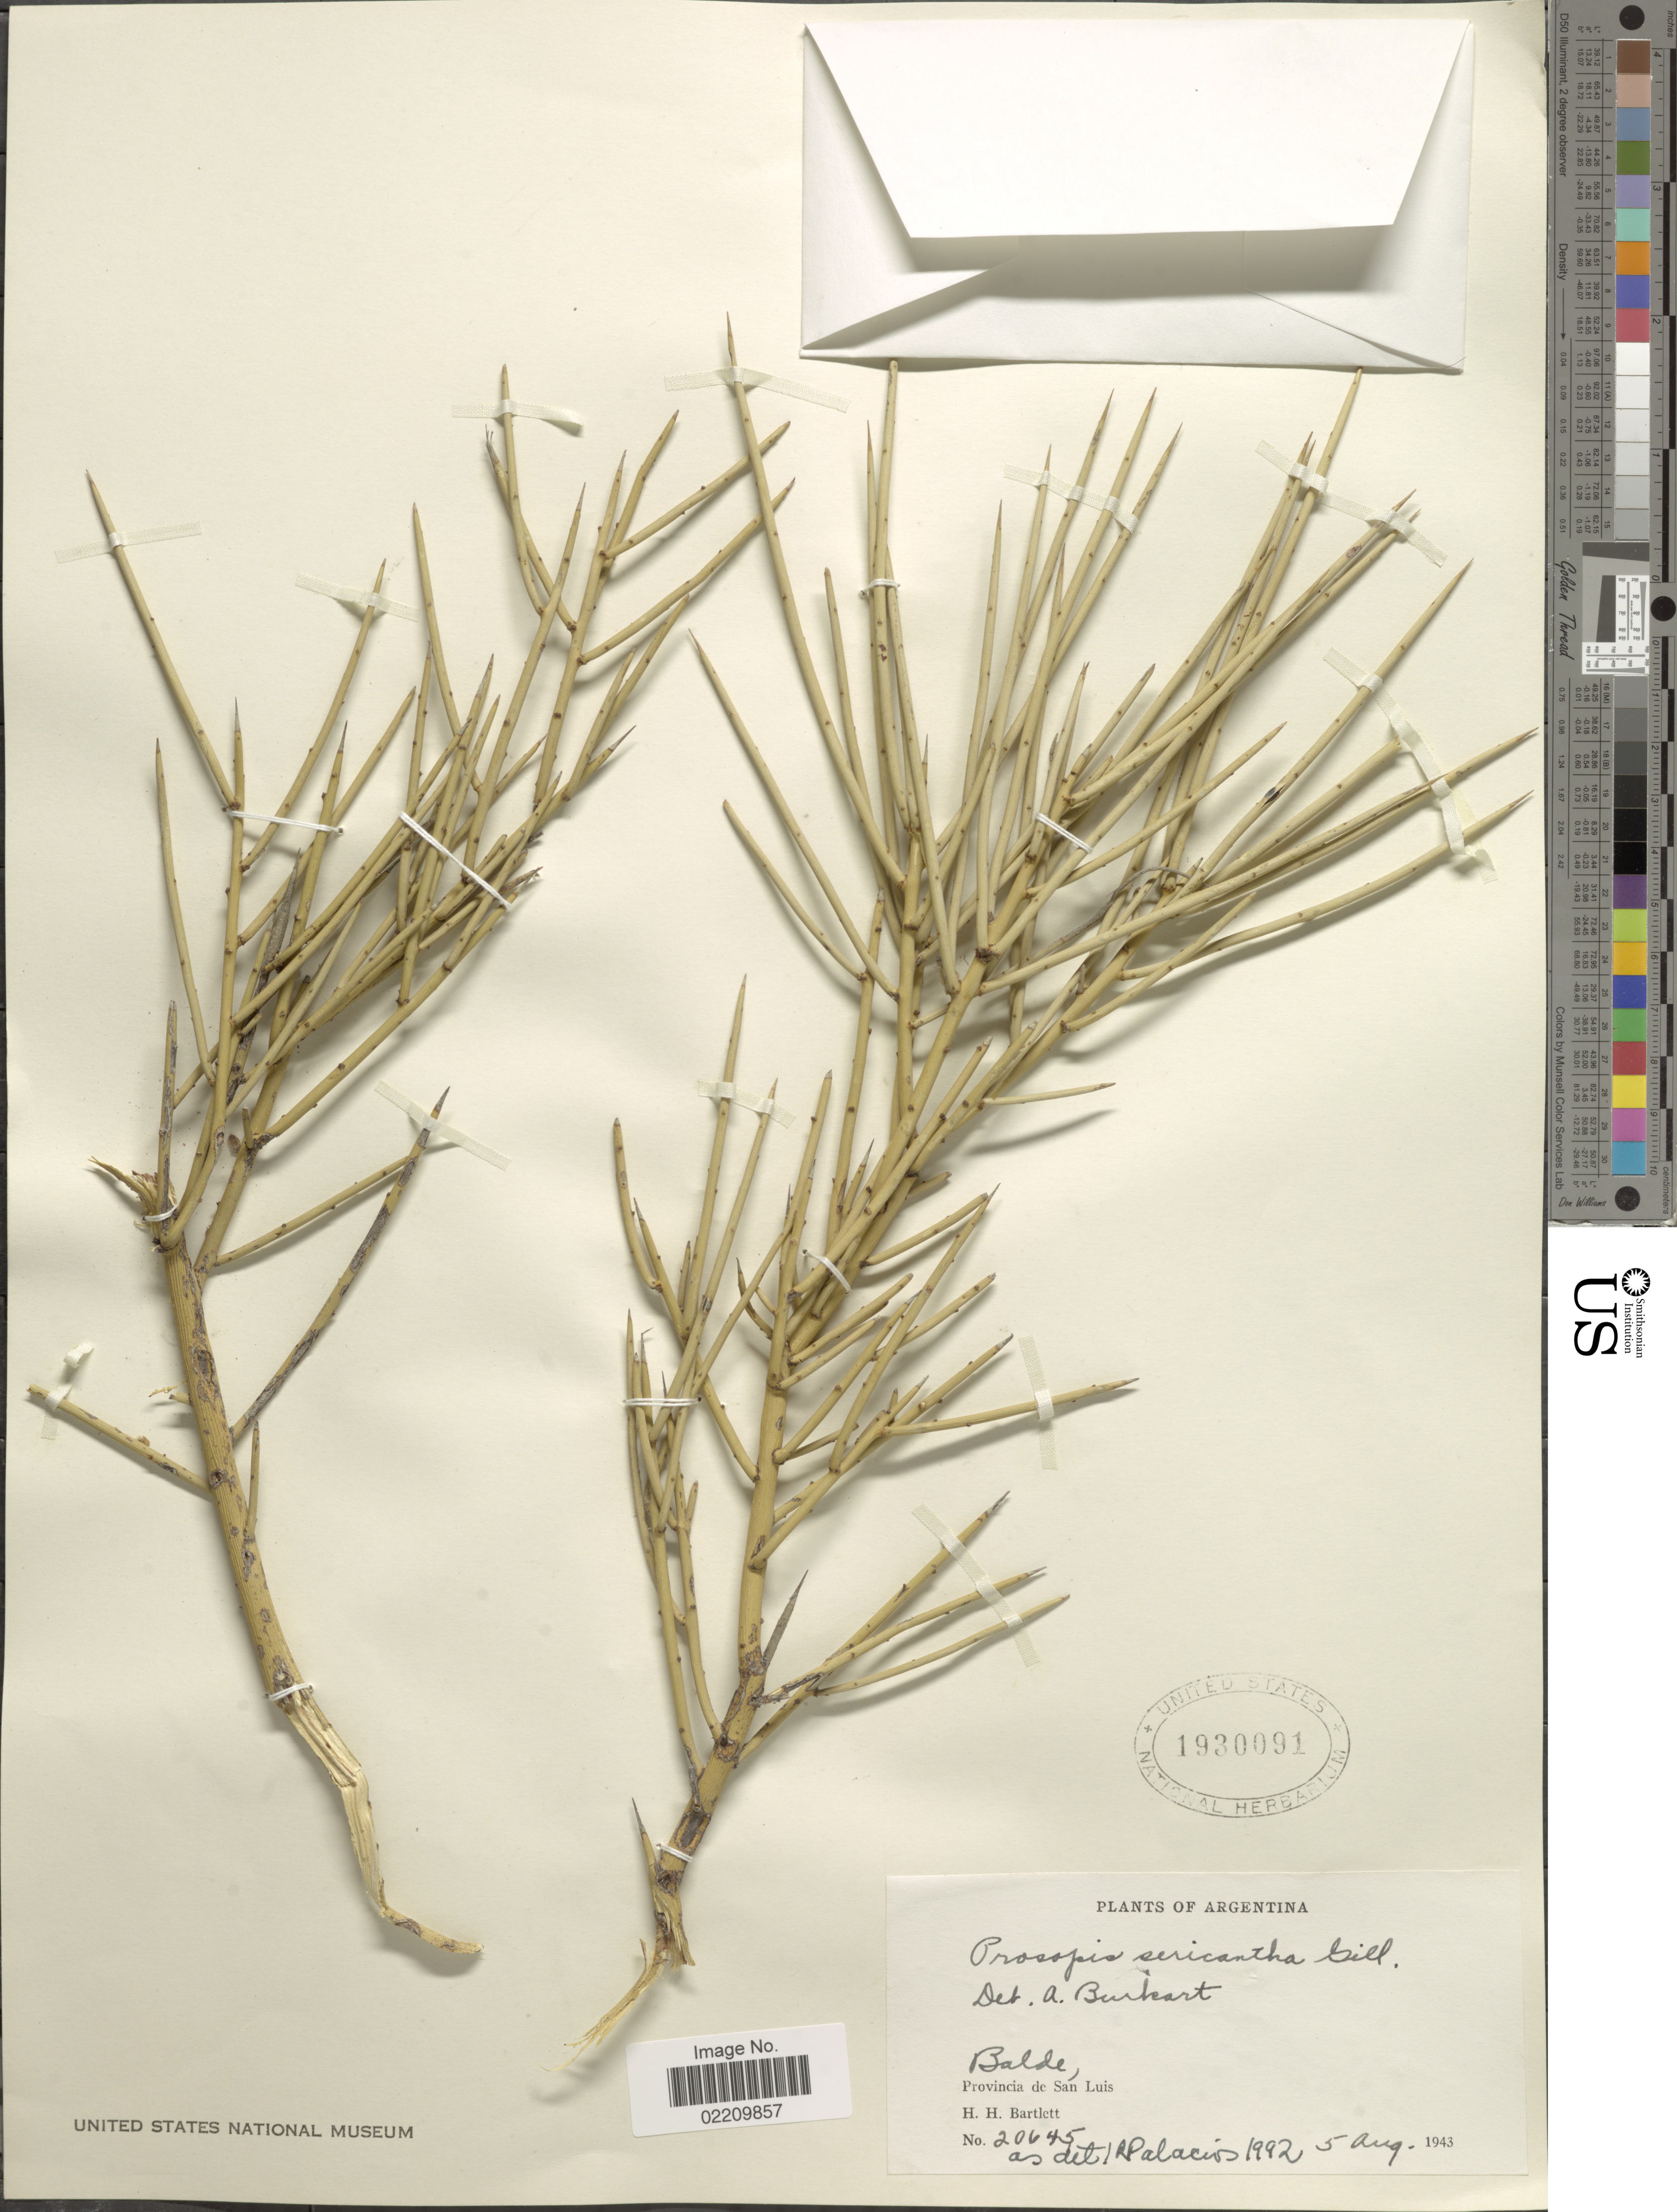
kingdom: Plantae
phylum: Tracheophyta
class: Magnoliopsida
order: Fabales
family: Fabaceae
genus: Neltuma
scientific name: Neltuma sericantha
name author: (Gillies ex Hook.) C. E. Hughes & G.P. Lewis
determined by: Strong, Mark T., (BOT), Smithsonian Institution - National Museum of Natural History (UNITED STATES)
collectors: H. H. Bartlett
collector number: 20645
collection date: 1943-08-05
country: Argentina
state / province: San Luis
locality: Balde, Provincia de San Luis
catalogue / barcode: US 1930091